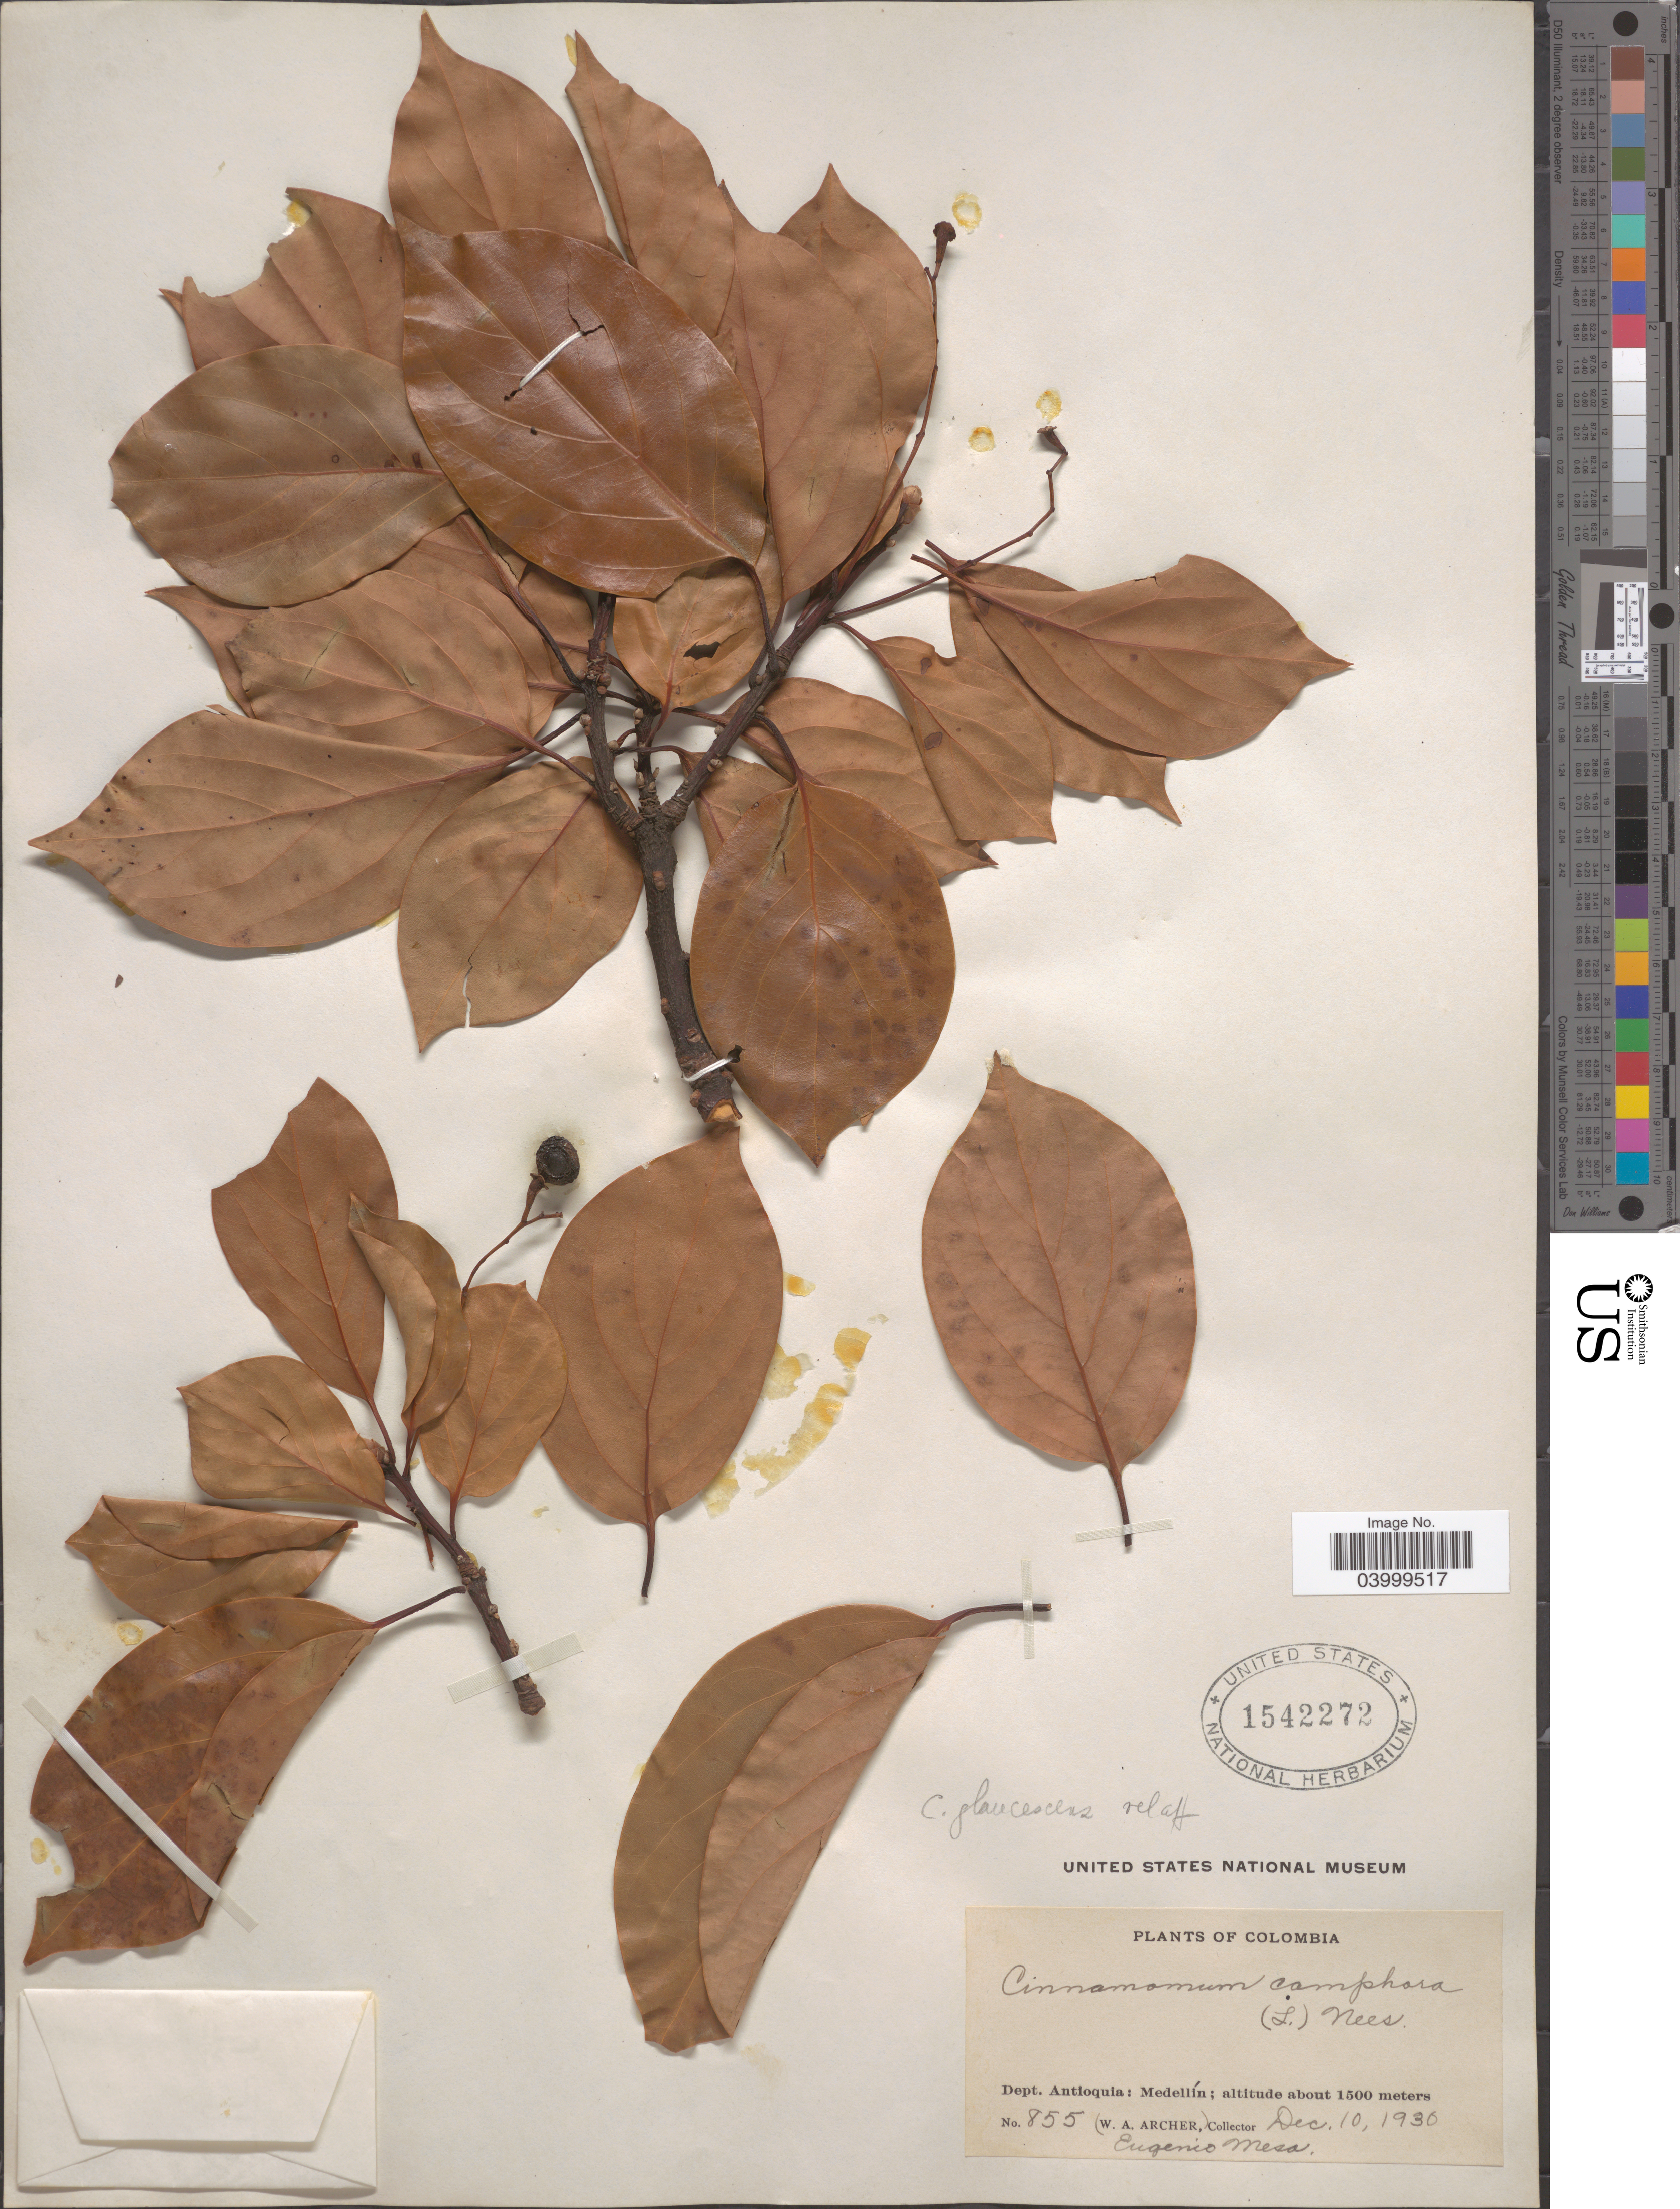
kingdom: Plantae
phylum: Tracheophyta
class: Magnoliopsida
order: Laurales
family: Lauraceae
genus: Cinnamomum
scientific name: Cinnamomum camphora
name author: (L.) J. Presl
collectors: W. Archer & E. Mesa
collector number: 855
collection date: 1930-12-10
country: Colombia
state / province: Antioquia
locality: Dept. Antioquia: Medellín.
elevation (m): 1500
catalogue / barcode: US 1542272